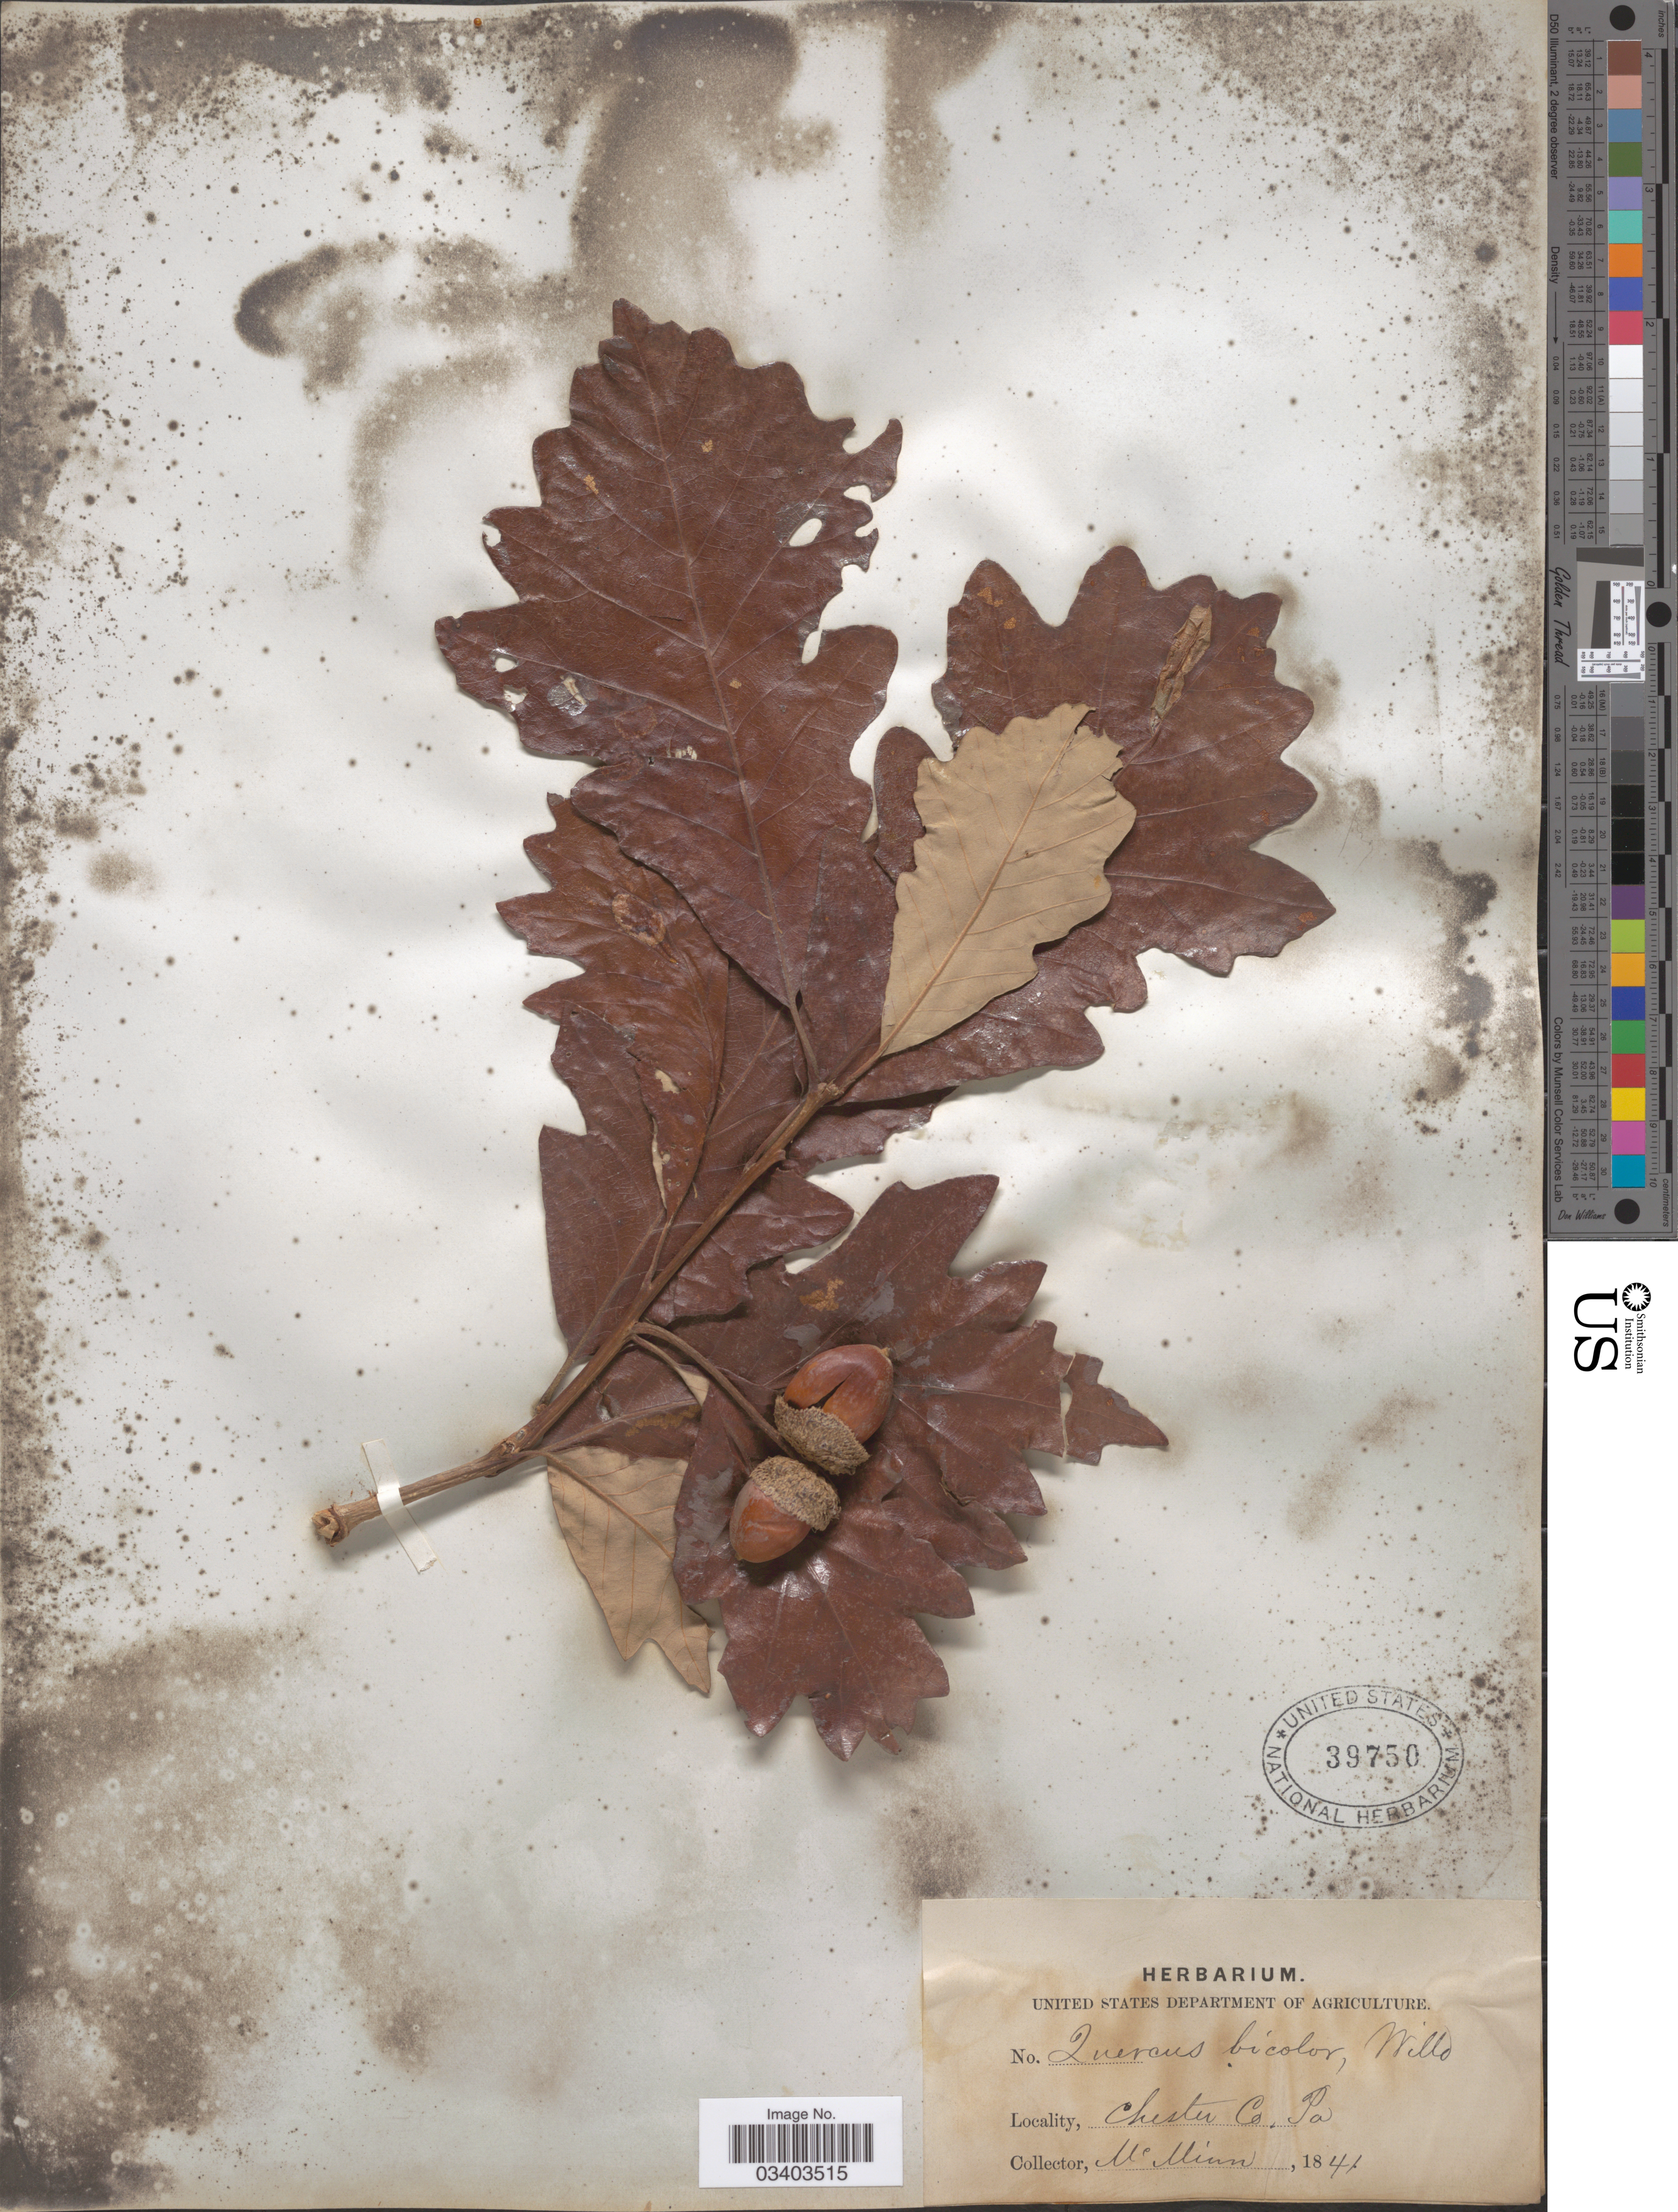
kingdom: Plantae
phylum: Tracheophyta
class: Magnoliopsida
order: Fagales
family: Fagaceae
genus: Quercus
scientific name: Quercus bicolor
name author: Willd.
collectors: McMinn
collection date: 1841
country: United States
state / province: Pennsylvania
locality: Chester Co.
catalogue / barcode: US 39750